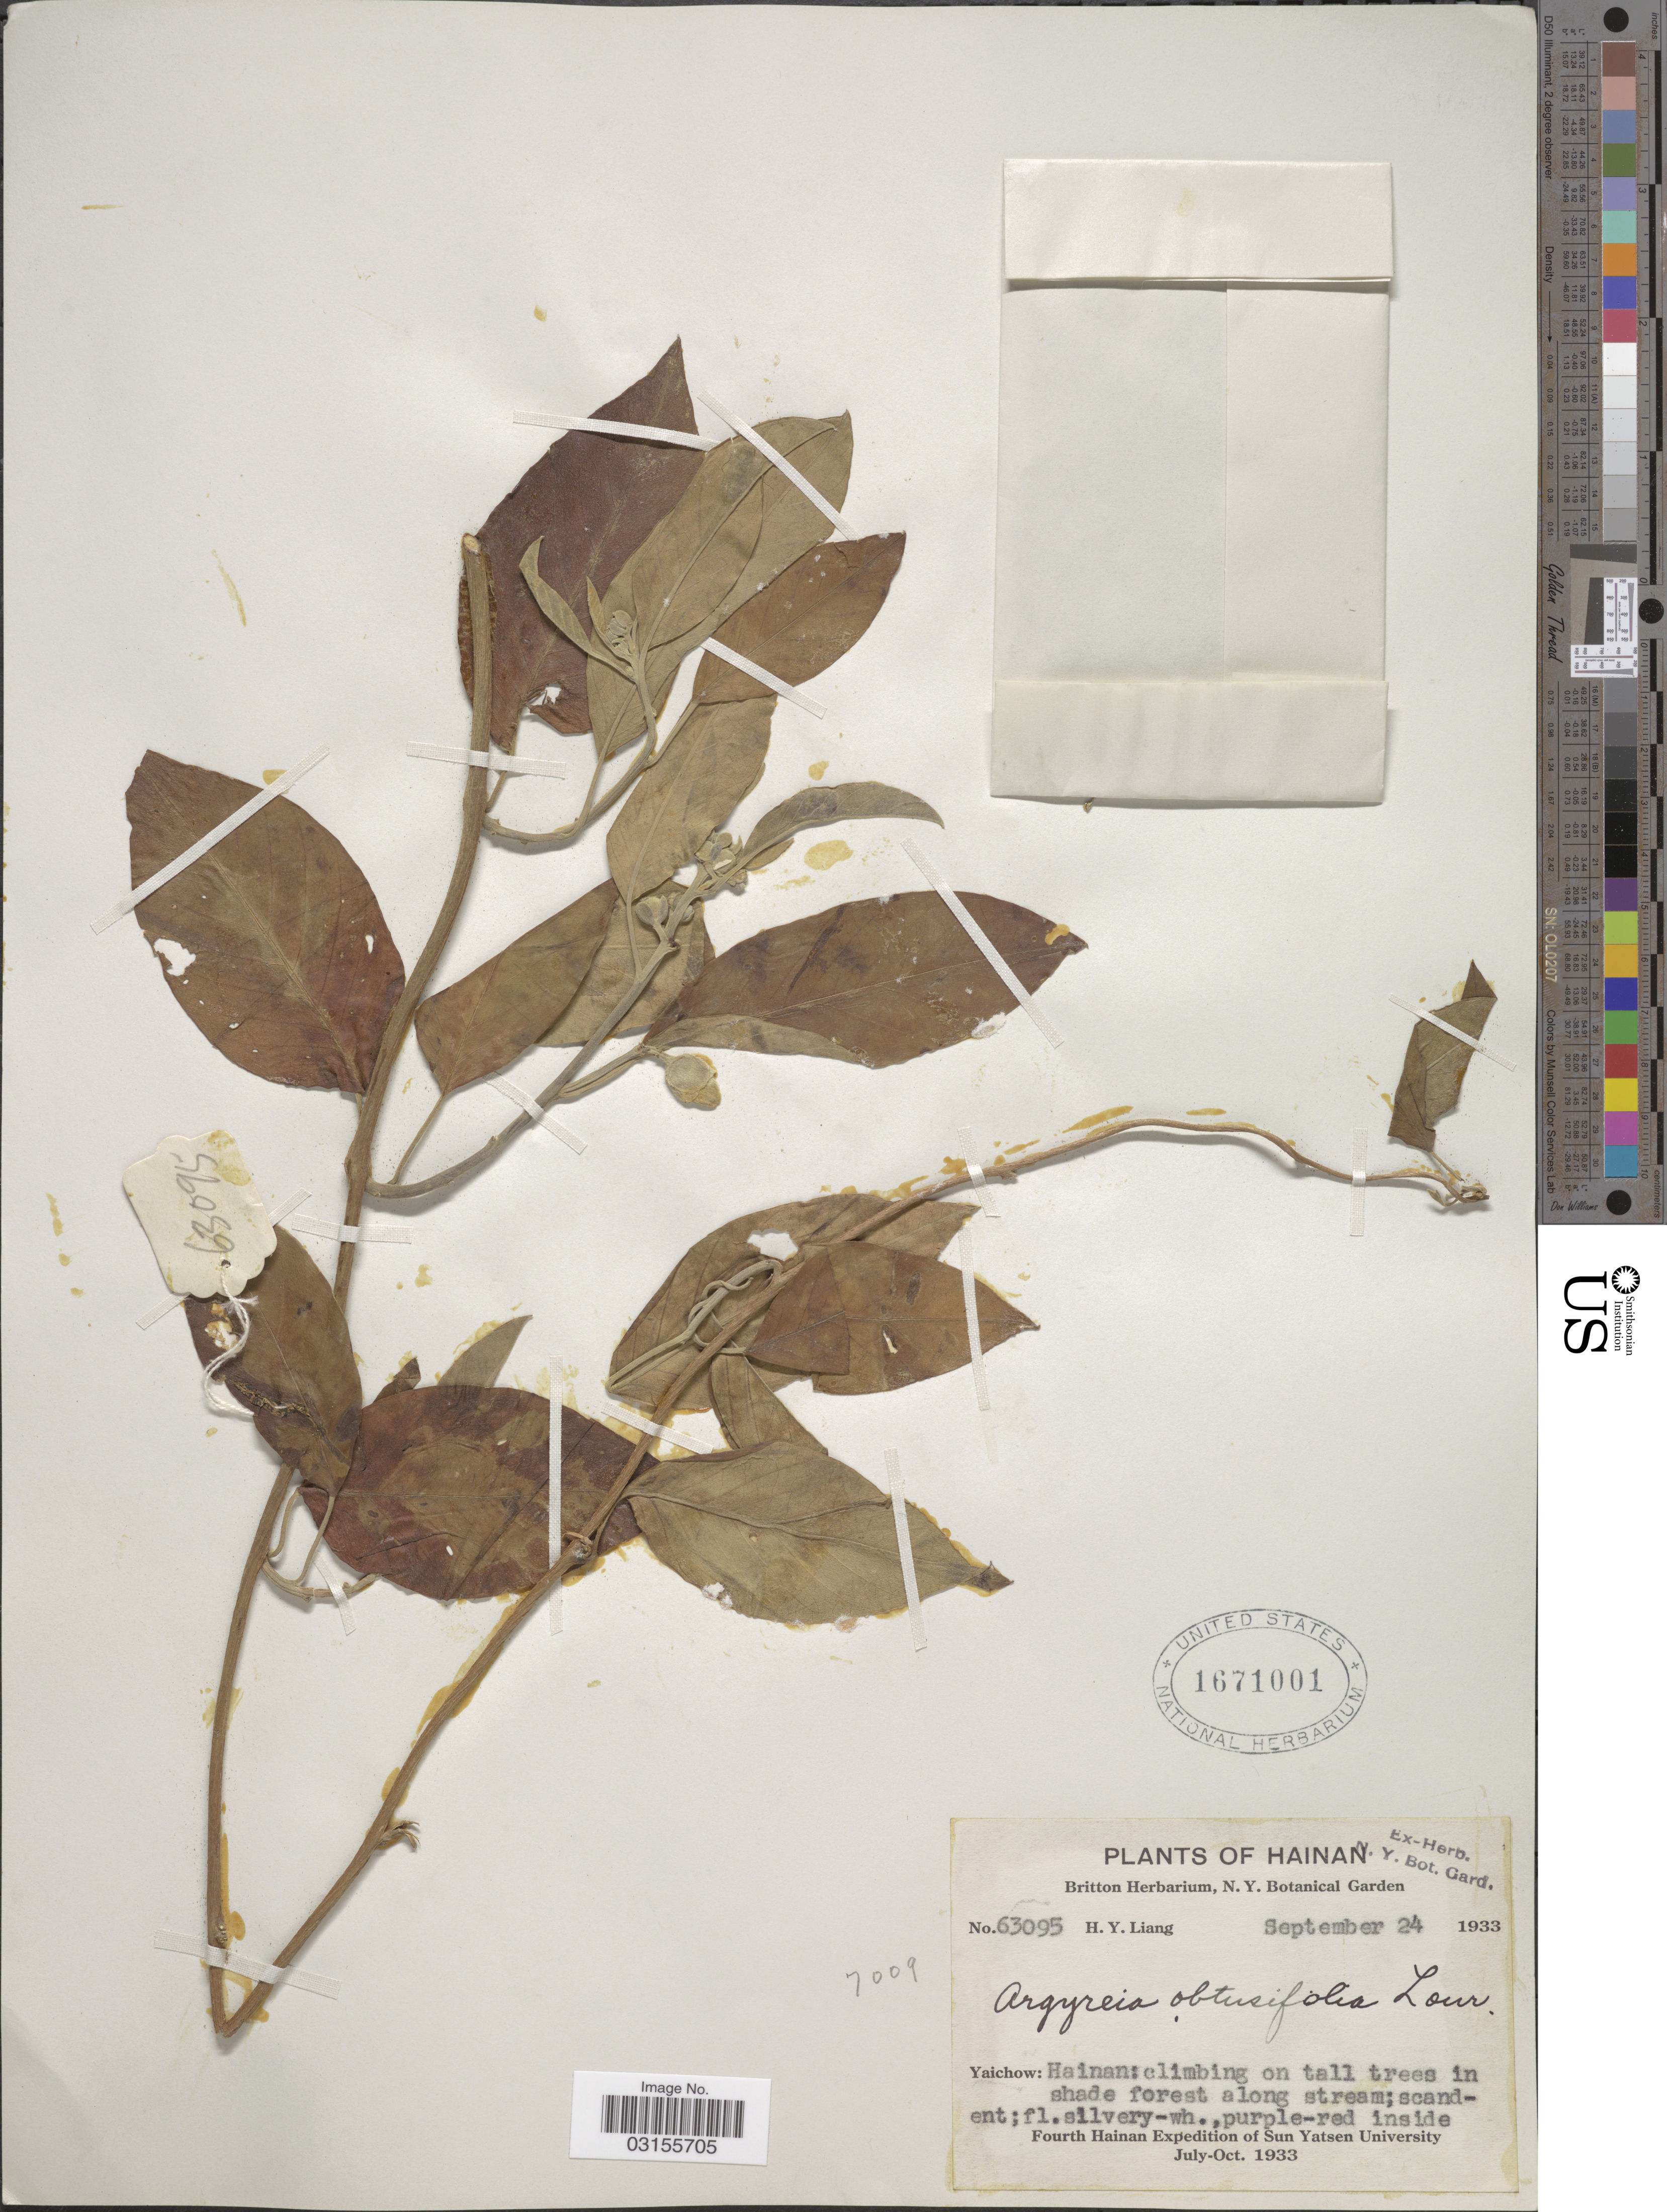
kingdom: Plantae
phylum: Tracheophyta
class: Magnoliopsida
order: Solanales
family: Convolvulaceae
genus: Argyreia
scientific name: Argyreia obtusifolia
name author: Lour.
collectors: H. Y. Liang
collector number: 63095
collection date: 1933-09-24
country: China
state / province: Hainan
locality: Yaichow.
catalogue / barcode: US 1671001